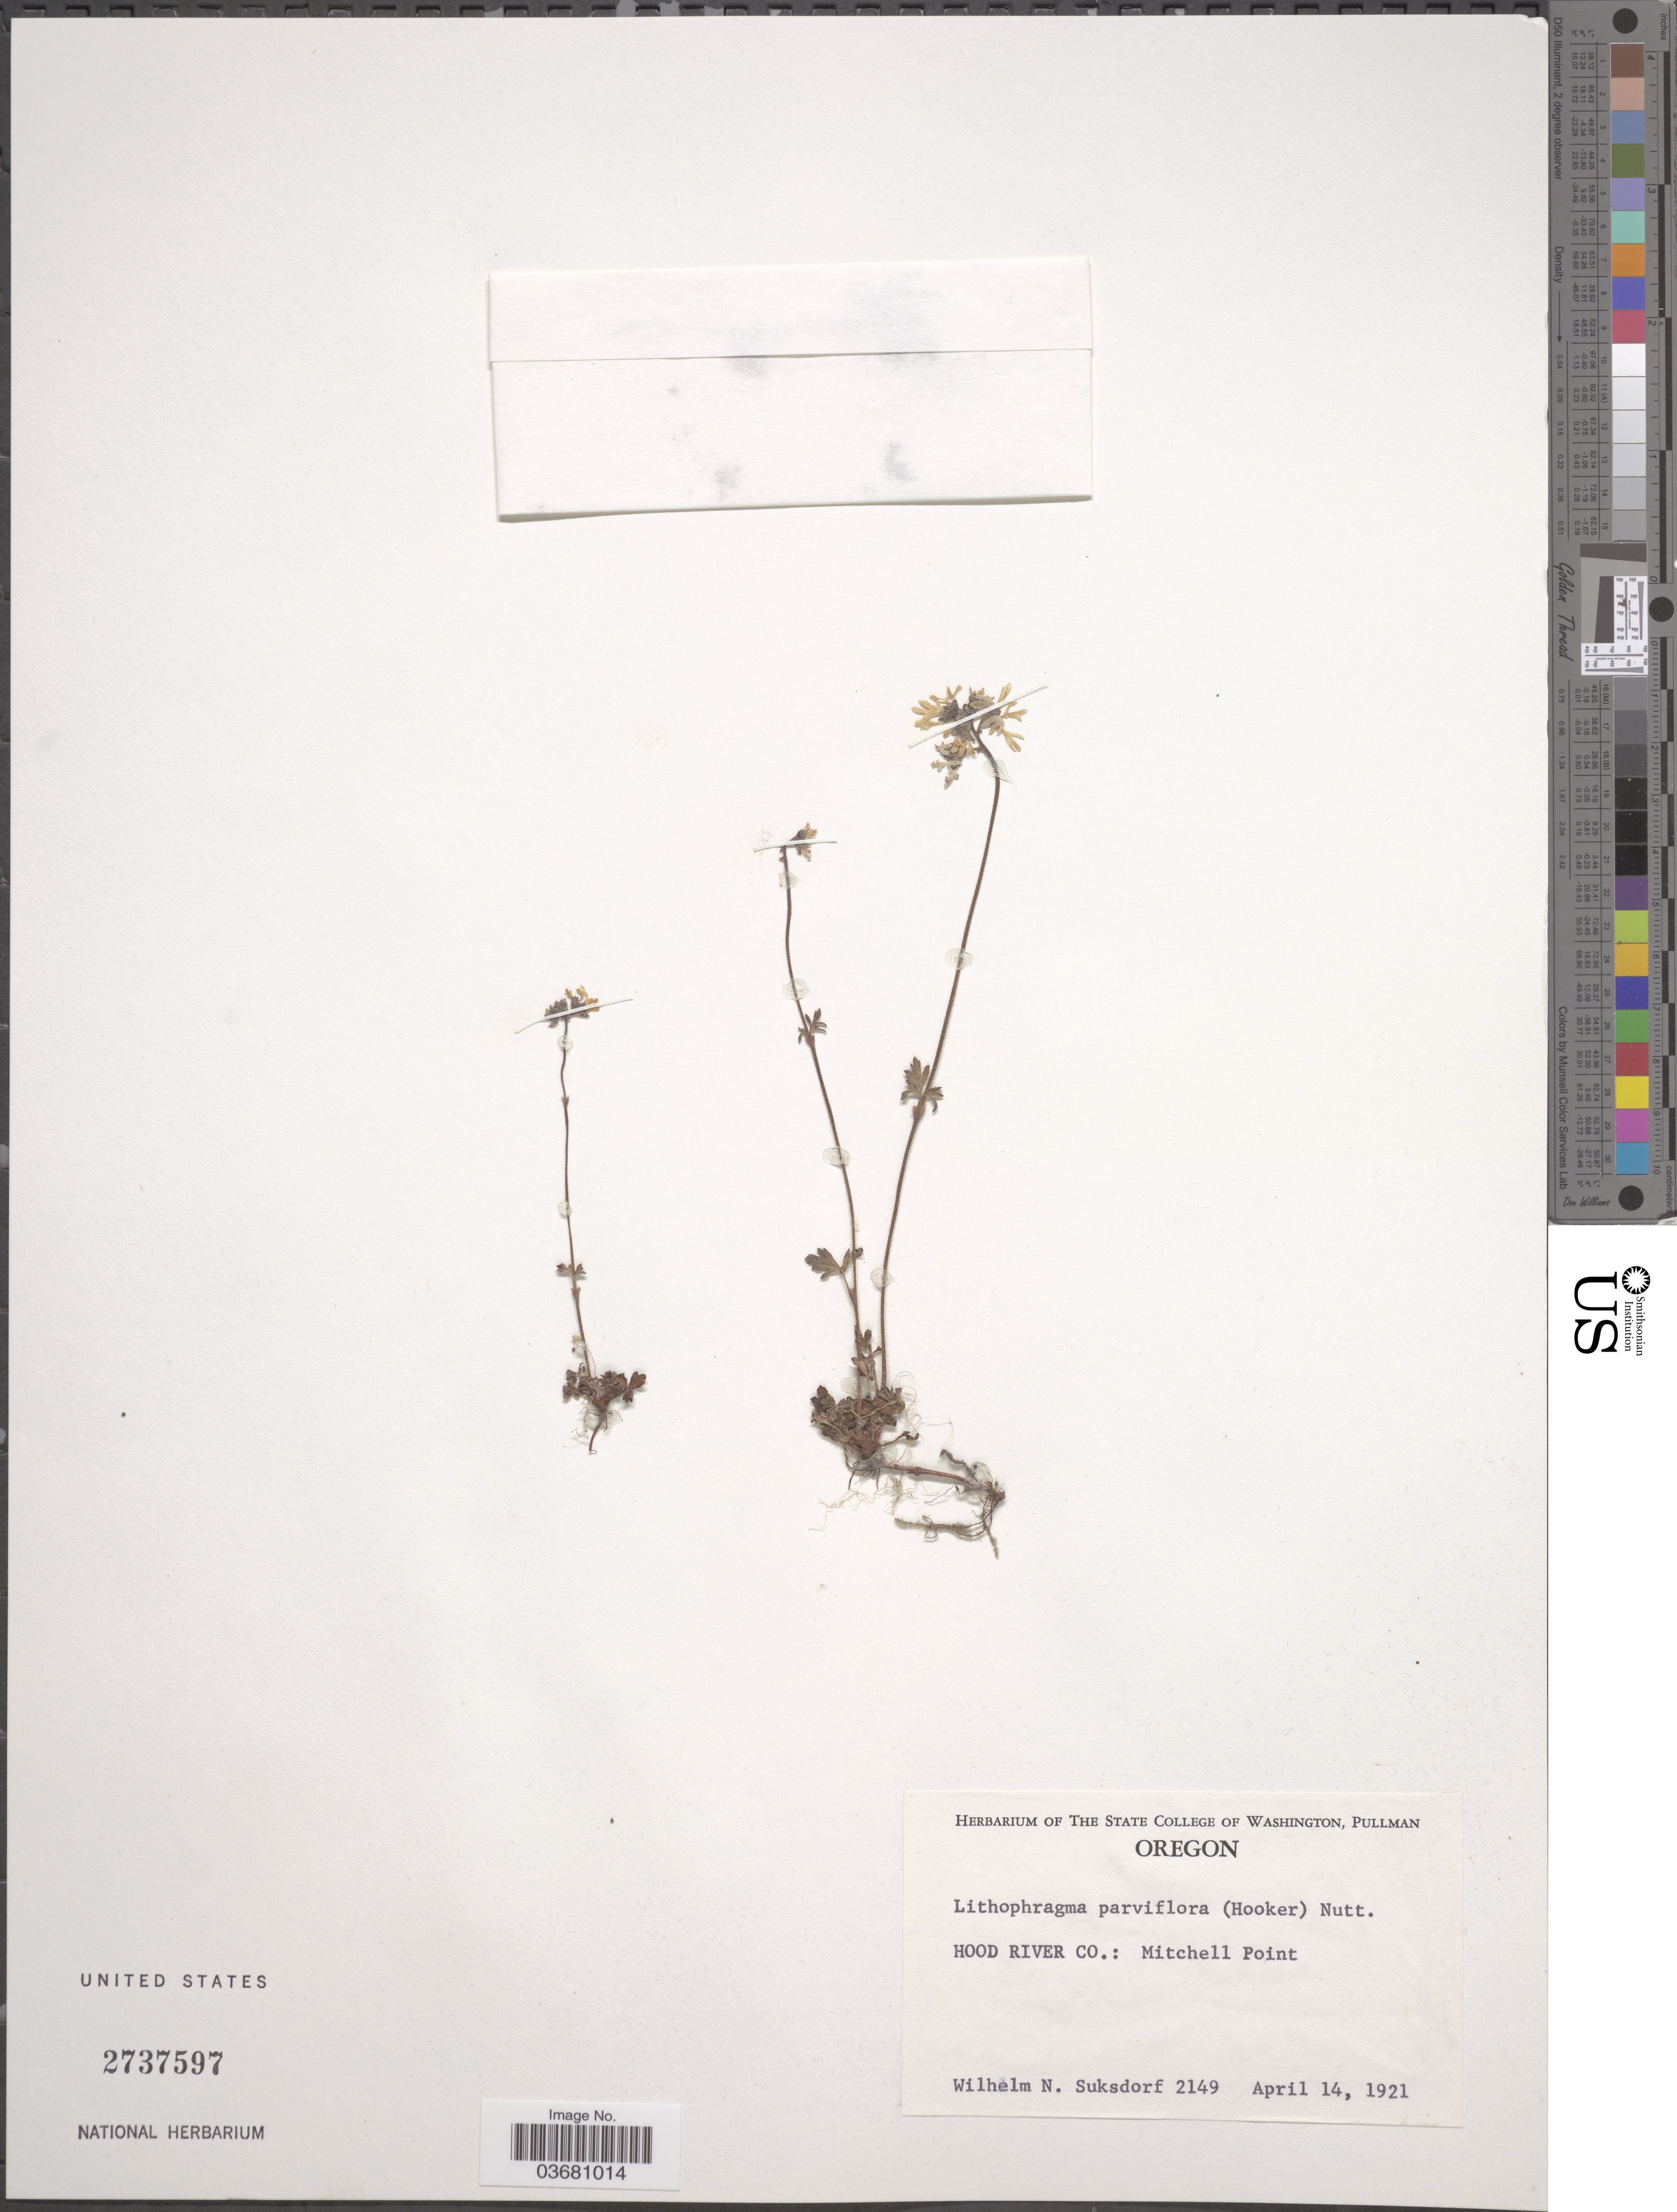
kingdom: Plantae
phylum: Tracheophyta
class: Magnoliopsida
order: Saxifragales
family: Saxifragaceae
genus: Lithophragma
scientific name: Lithophragma parviflorum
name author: (Hook.) Nutt.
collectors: W. N. Suksdorf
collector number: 2149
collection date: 1921-04-14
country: United States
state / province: Oregon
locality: Hood River.: Mitchell Point.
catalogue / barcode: US 2737597